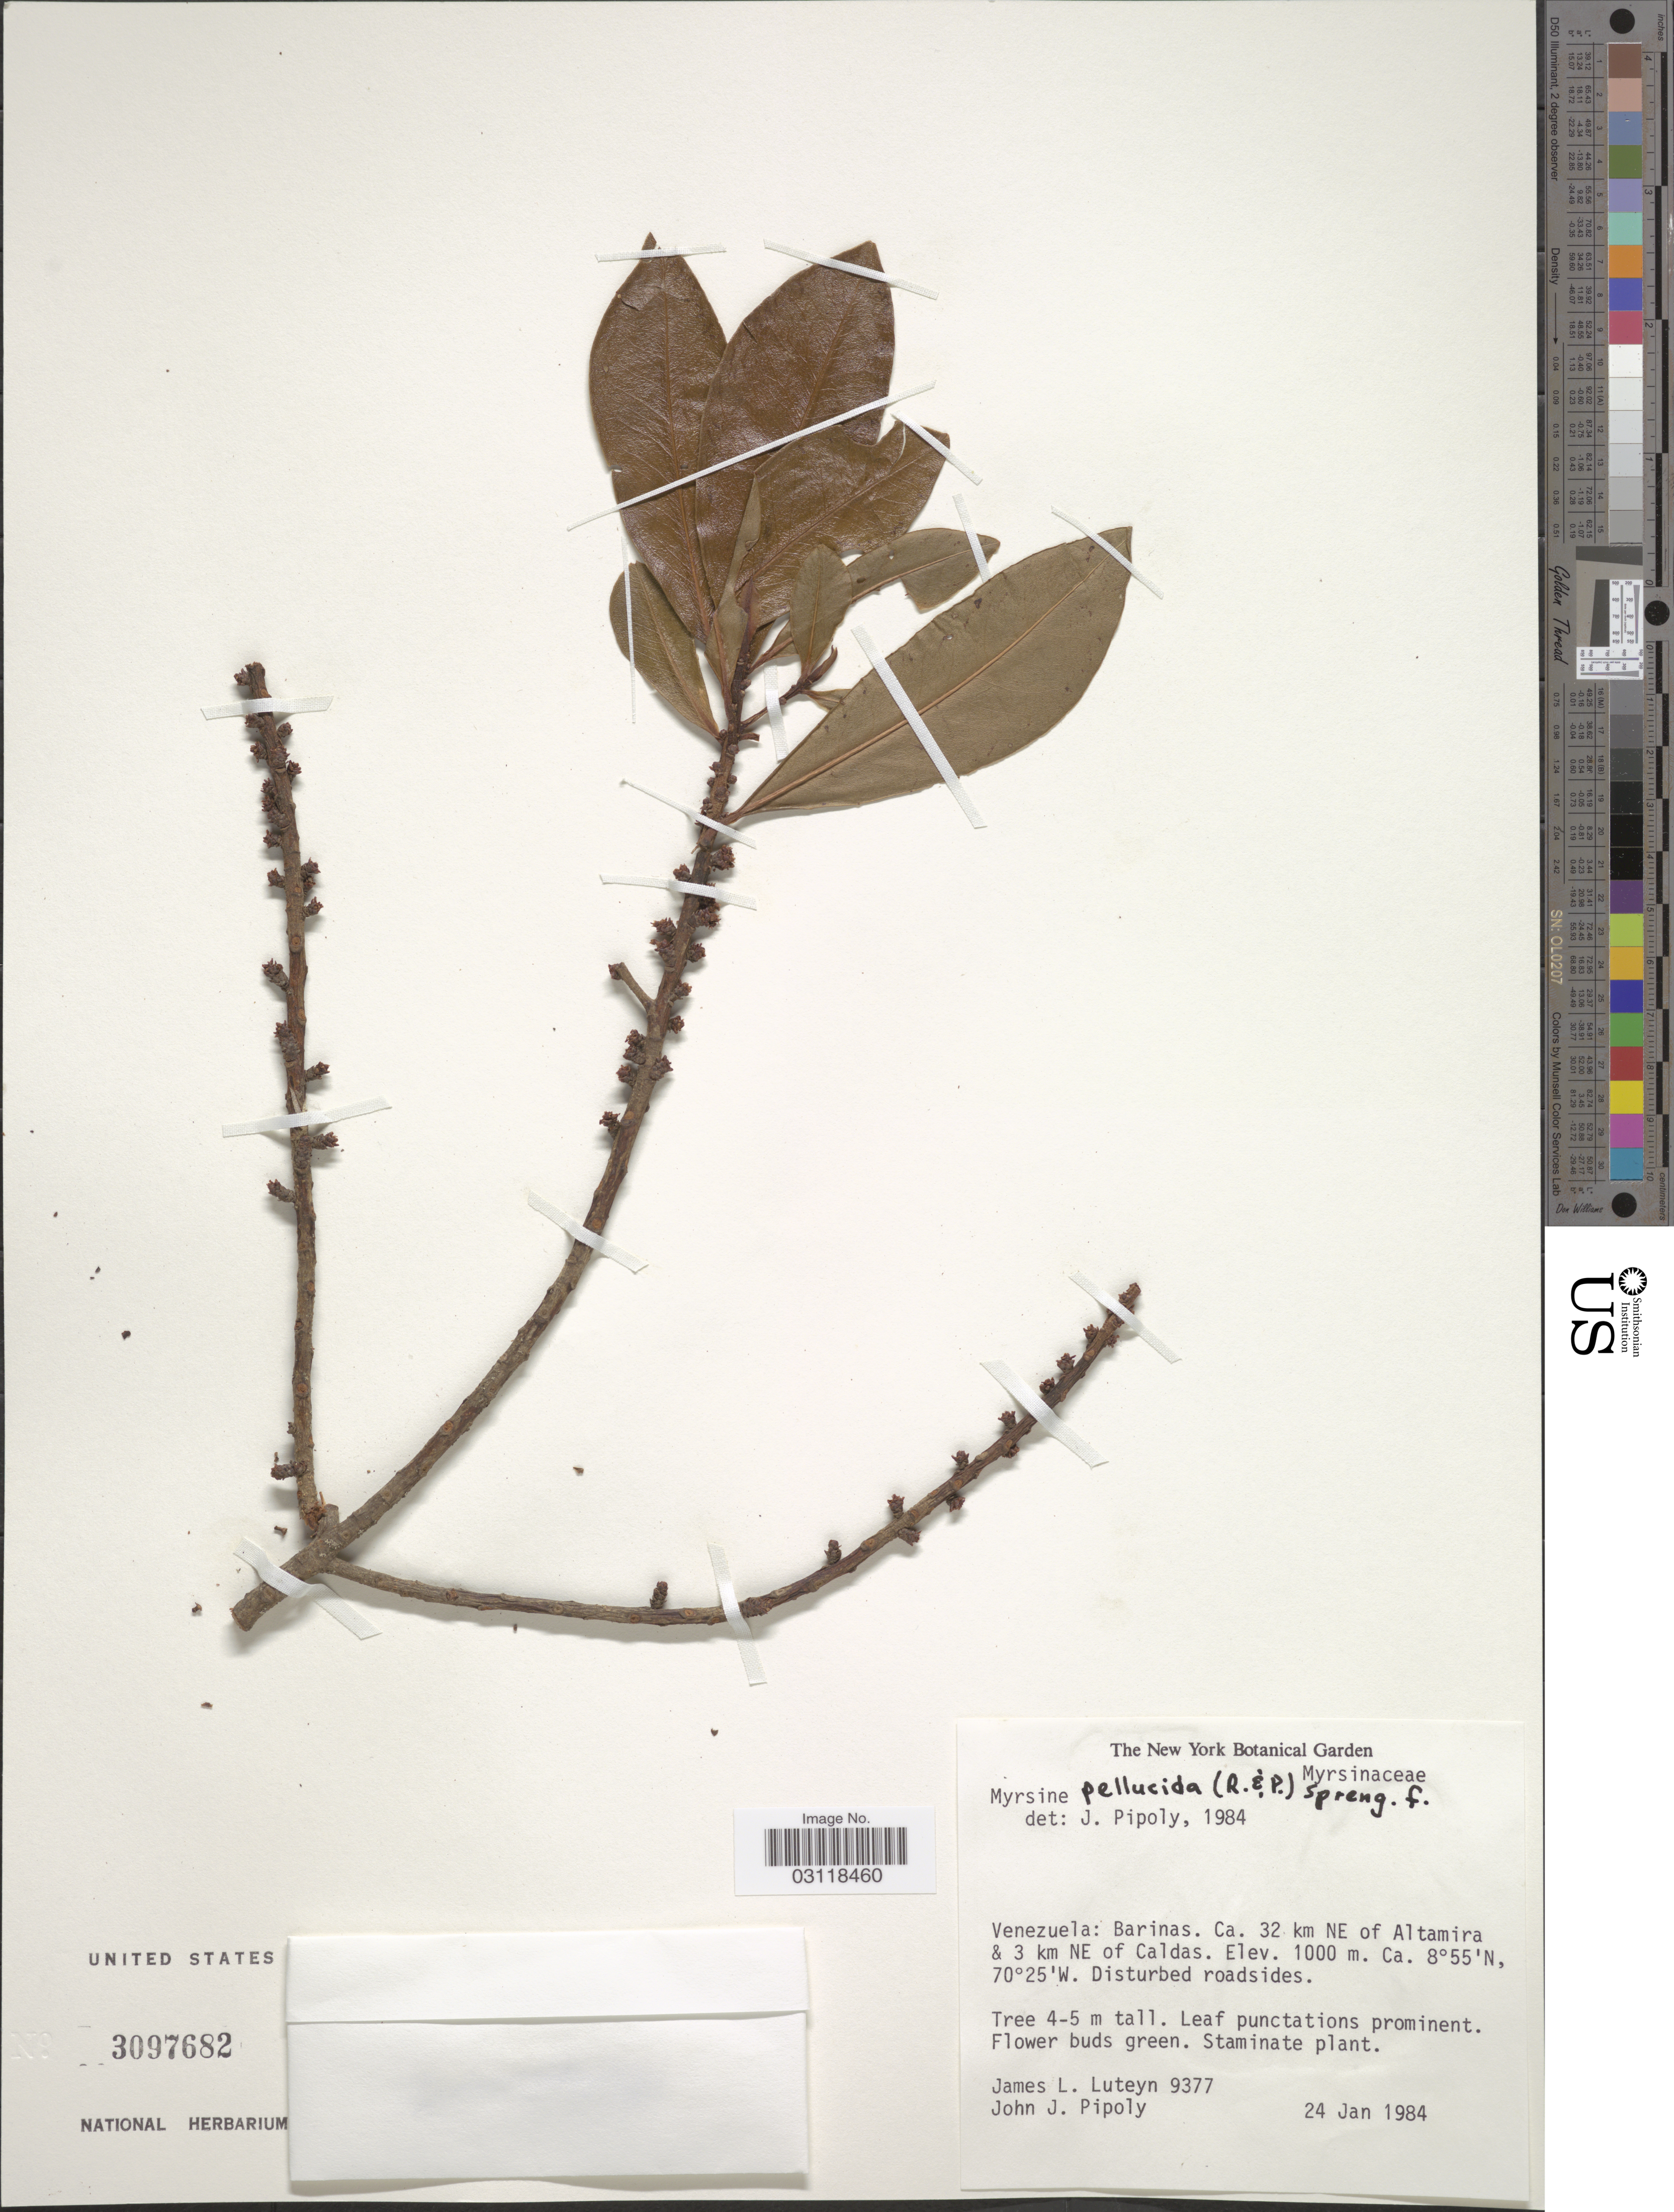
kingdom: Plantae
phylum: Tracheophyta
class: Magnoliopsida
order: Ericales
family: Primulaceae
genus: Rapanea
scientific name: Rapanea pellucida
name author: (Ruiz & Pav.) Mez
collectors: J. L. Luteyn & J. J. Pipoly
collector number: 9377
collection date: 1984-01-24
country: Venezuela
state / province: Barinas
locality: Ca. 32 km NE of Altamira & 3 km NE of Caldas.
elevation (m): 1000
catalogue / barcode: US 3097682